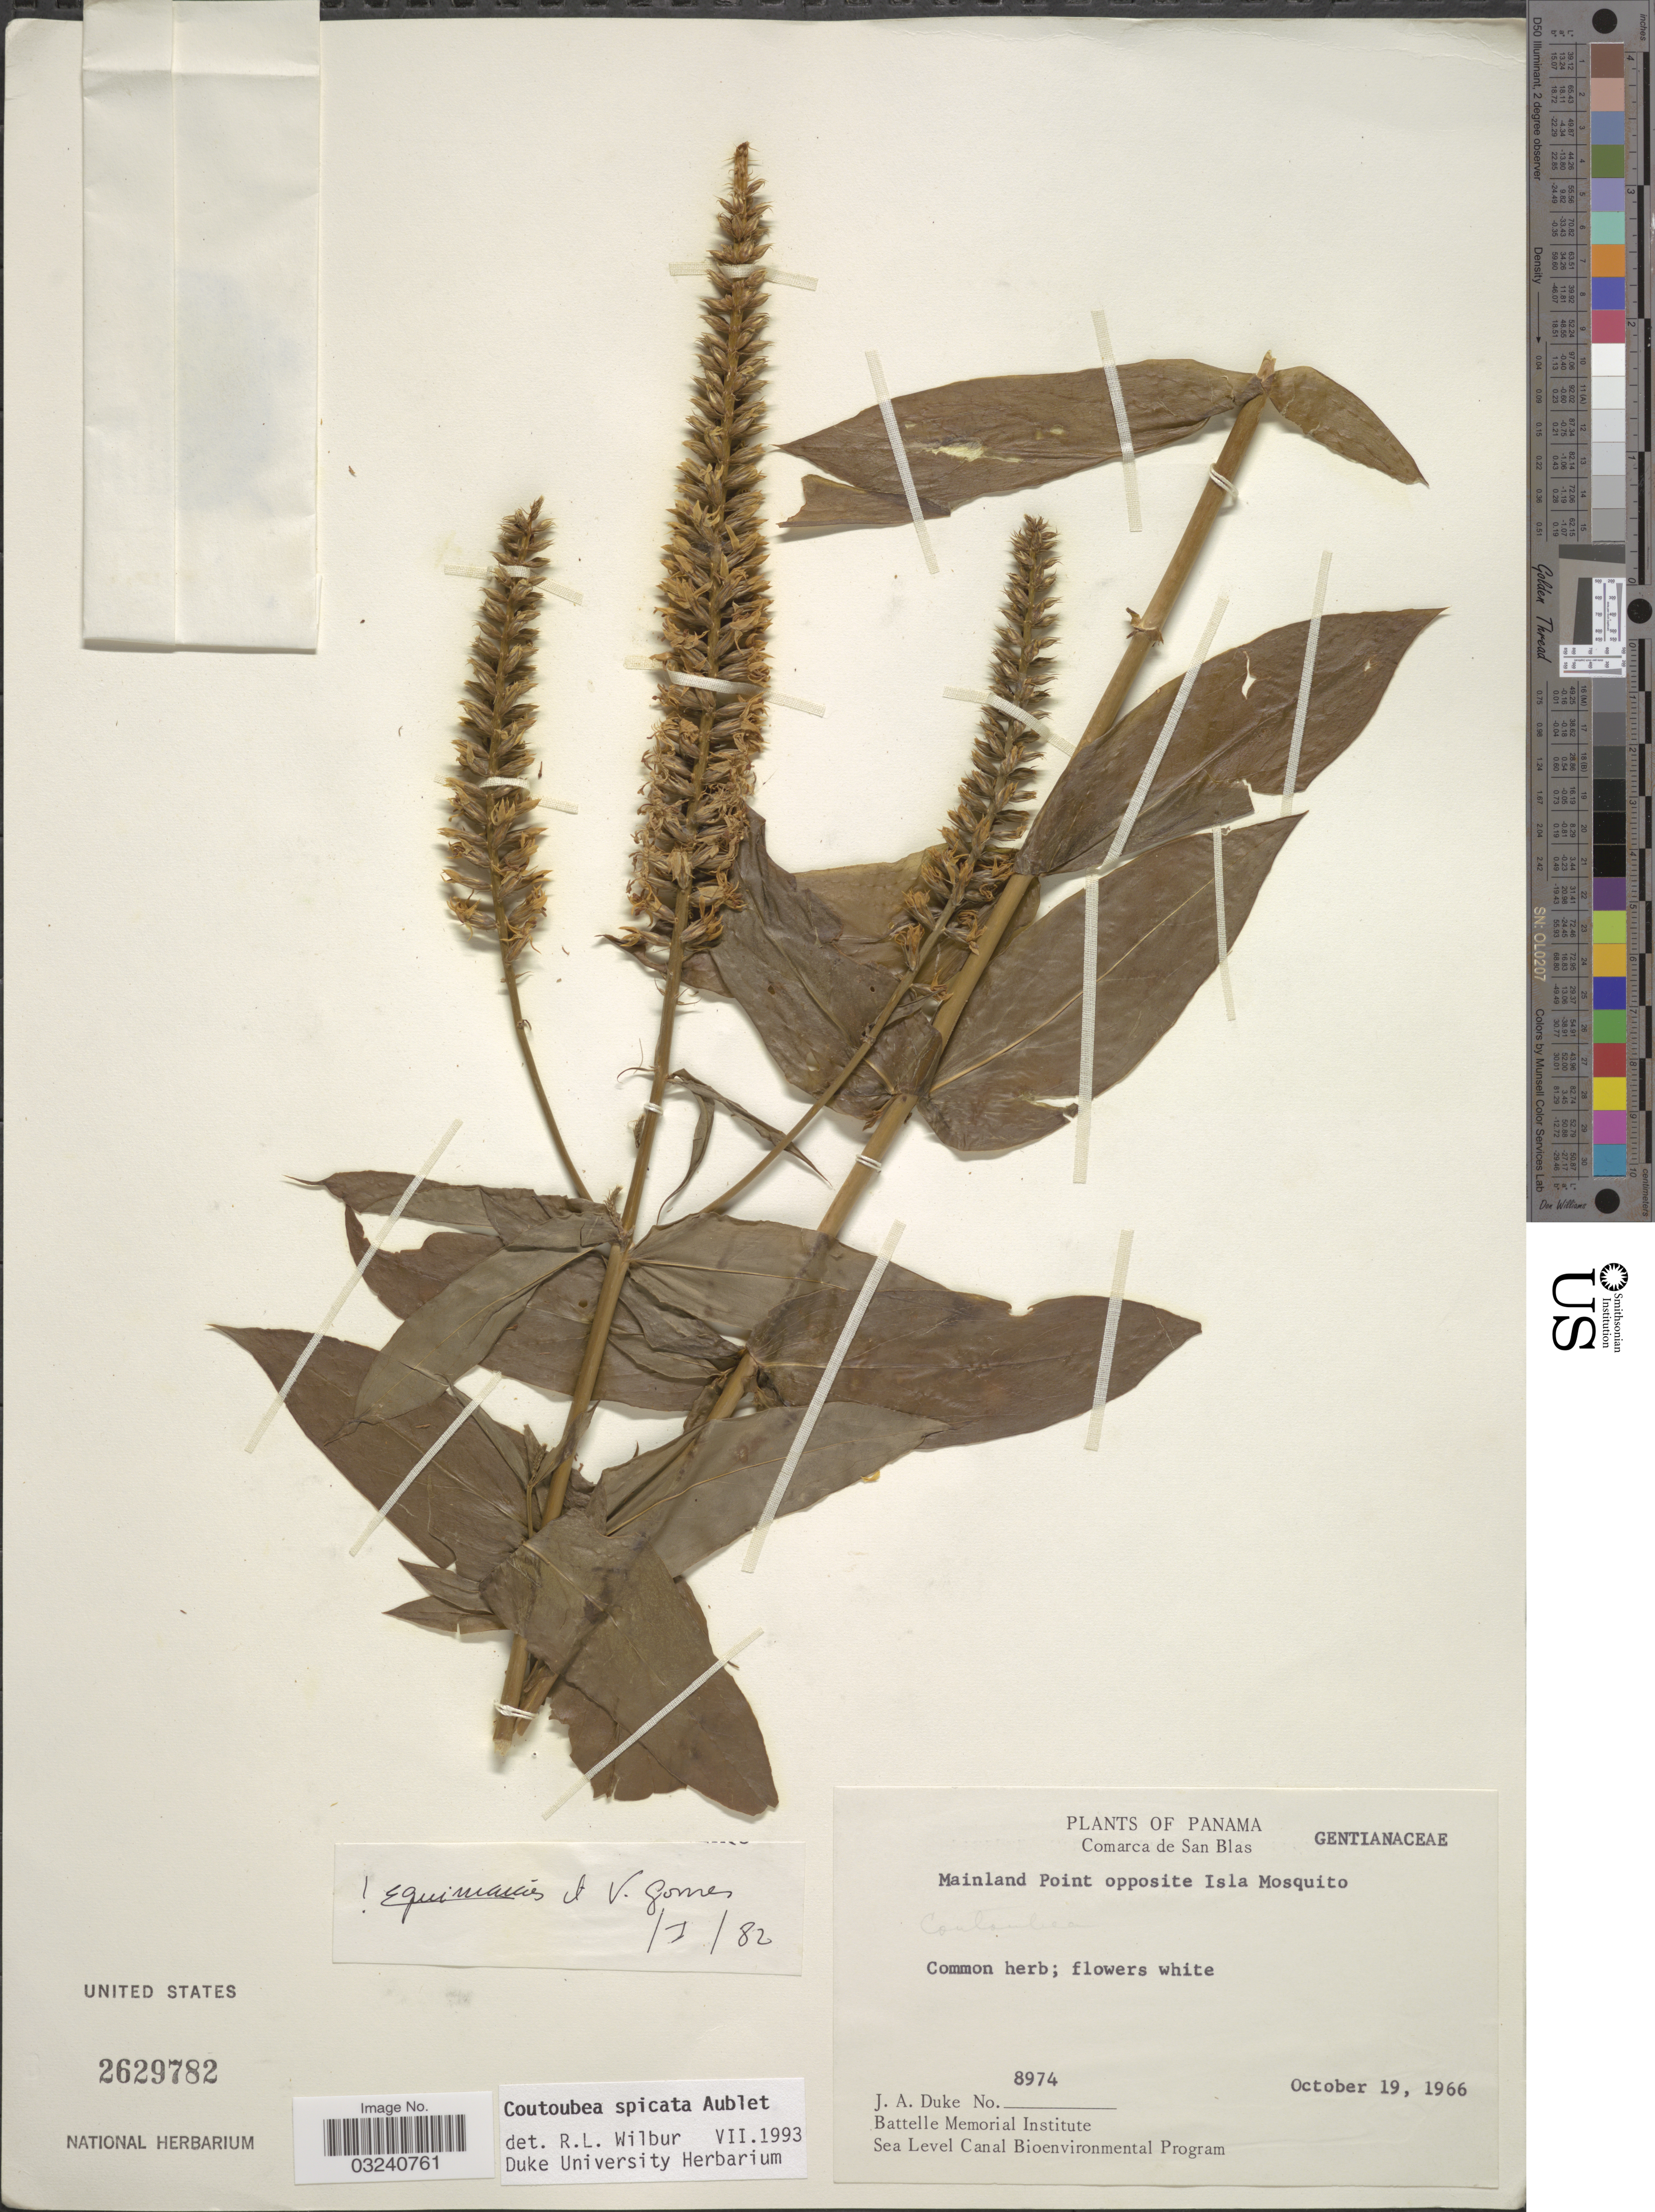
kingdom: Plantae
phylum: Tracheophyta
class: Magnoliopsida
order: Gentianales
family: Gentianaceae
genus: Coutoubea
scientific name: Coutoubea spicata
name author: Aubl.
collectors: J. A. Duke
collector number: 8974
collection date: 1966-10-19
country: Panama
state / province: Kuna Yala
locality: Comarca de San Blas. Mainland Point opposite Isla Mosquito.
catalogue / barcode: US 2629782